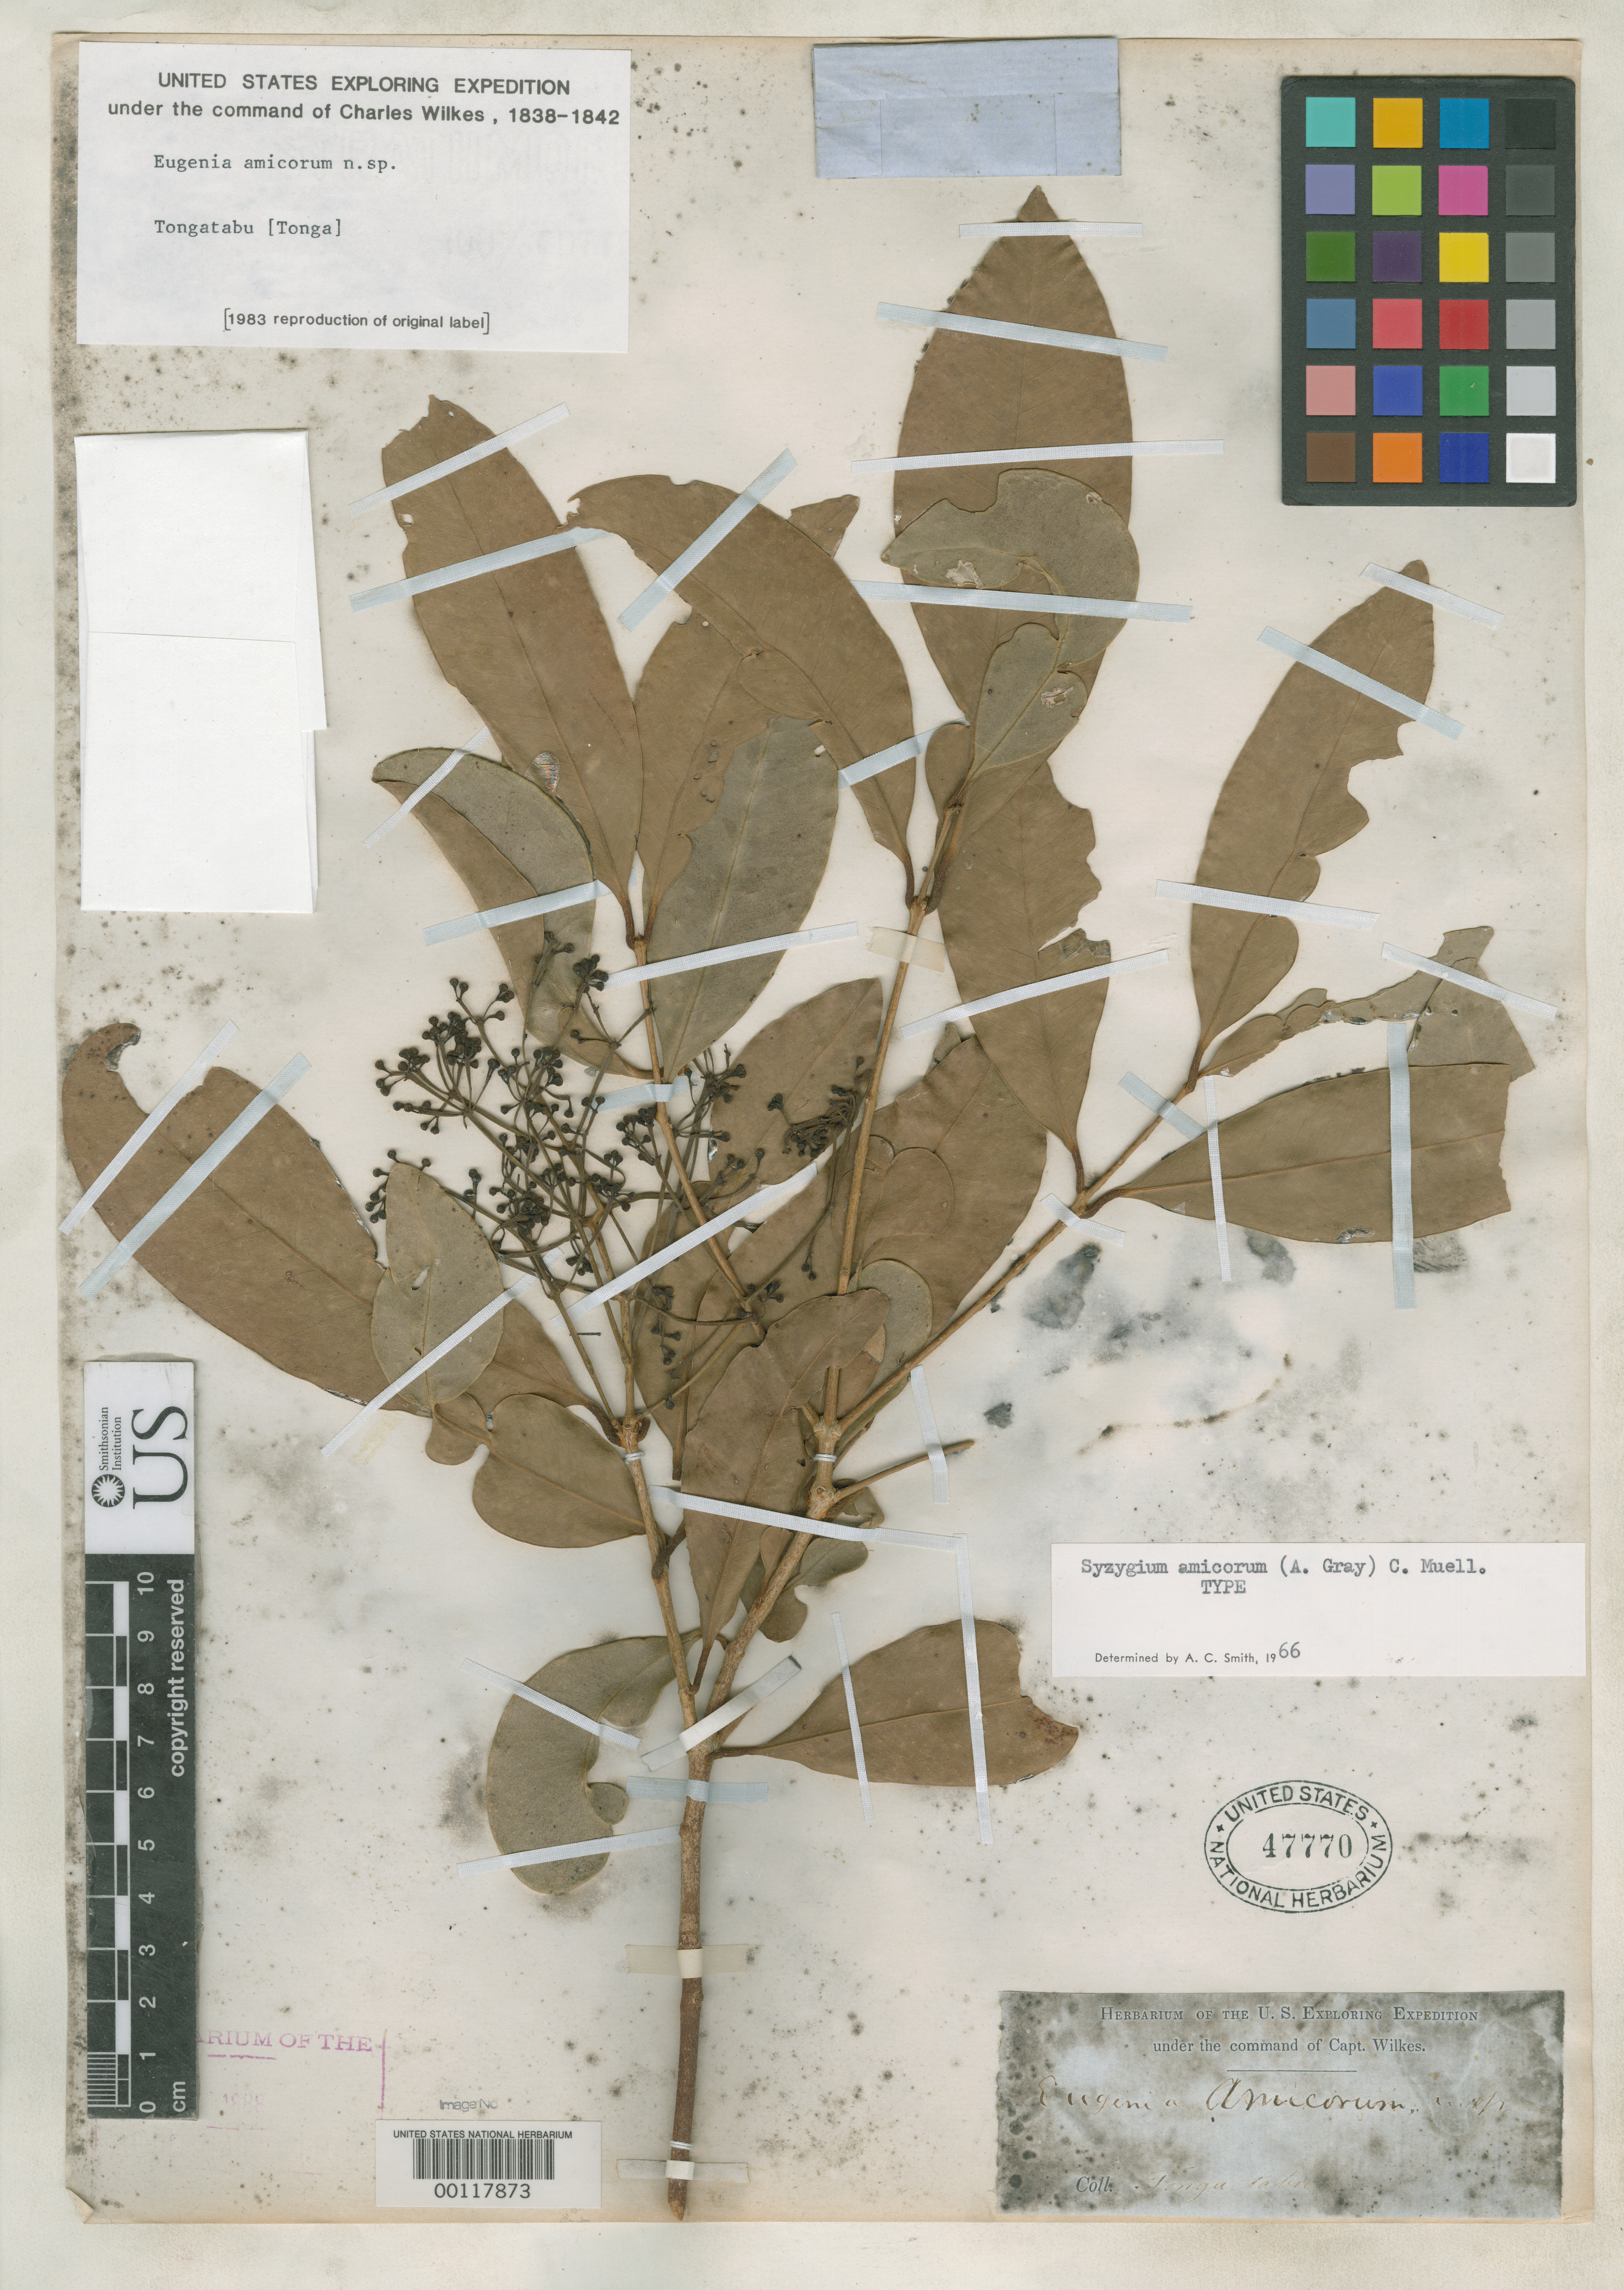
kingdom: Plantae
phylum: Tracheophyta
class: Magnoliopsida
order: Myrtales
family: Myrtaceae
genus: Eugenia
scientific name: Eugenia amicorum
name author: A. Gray in Wilkes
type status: Holotype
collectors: Wilkes Explor. Exped.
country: Tonga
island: Tongatapu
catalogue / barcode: US 47770